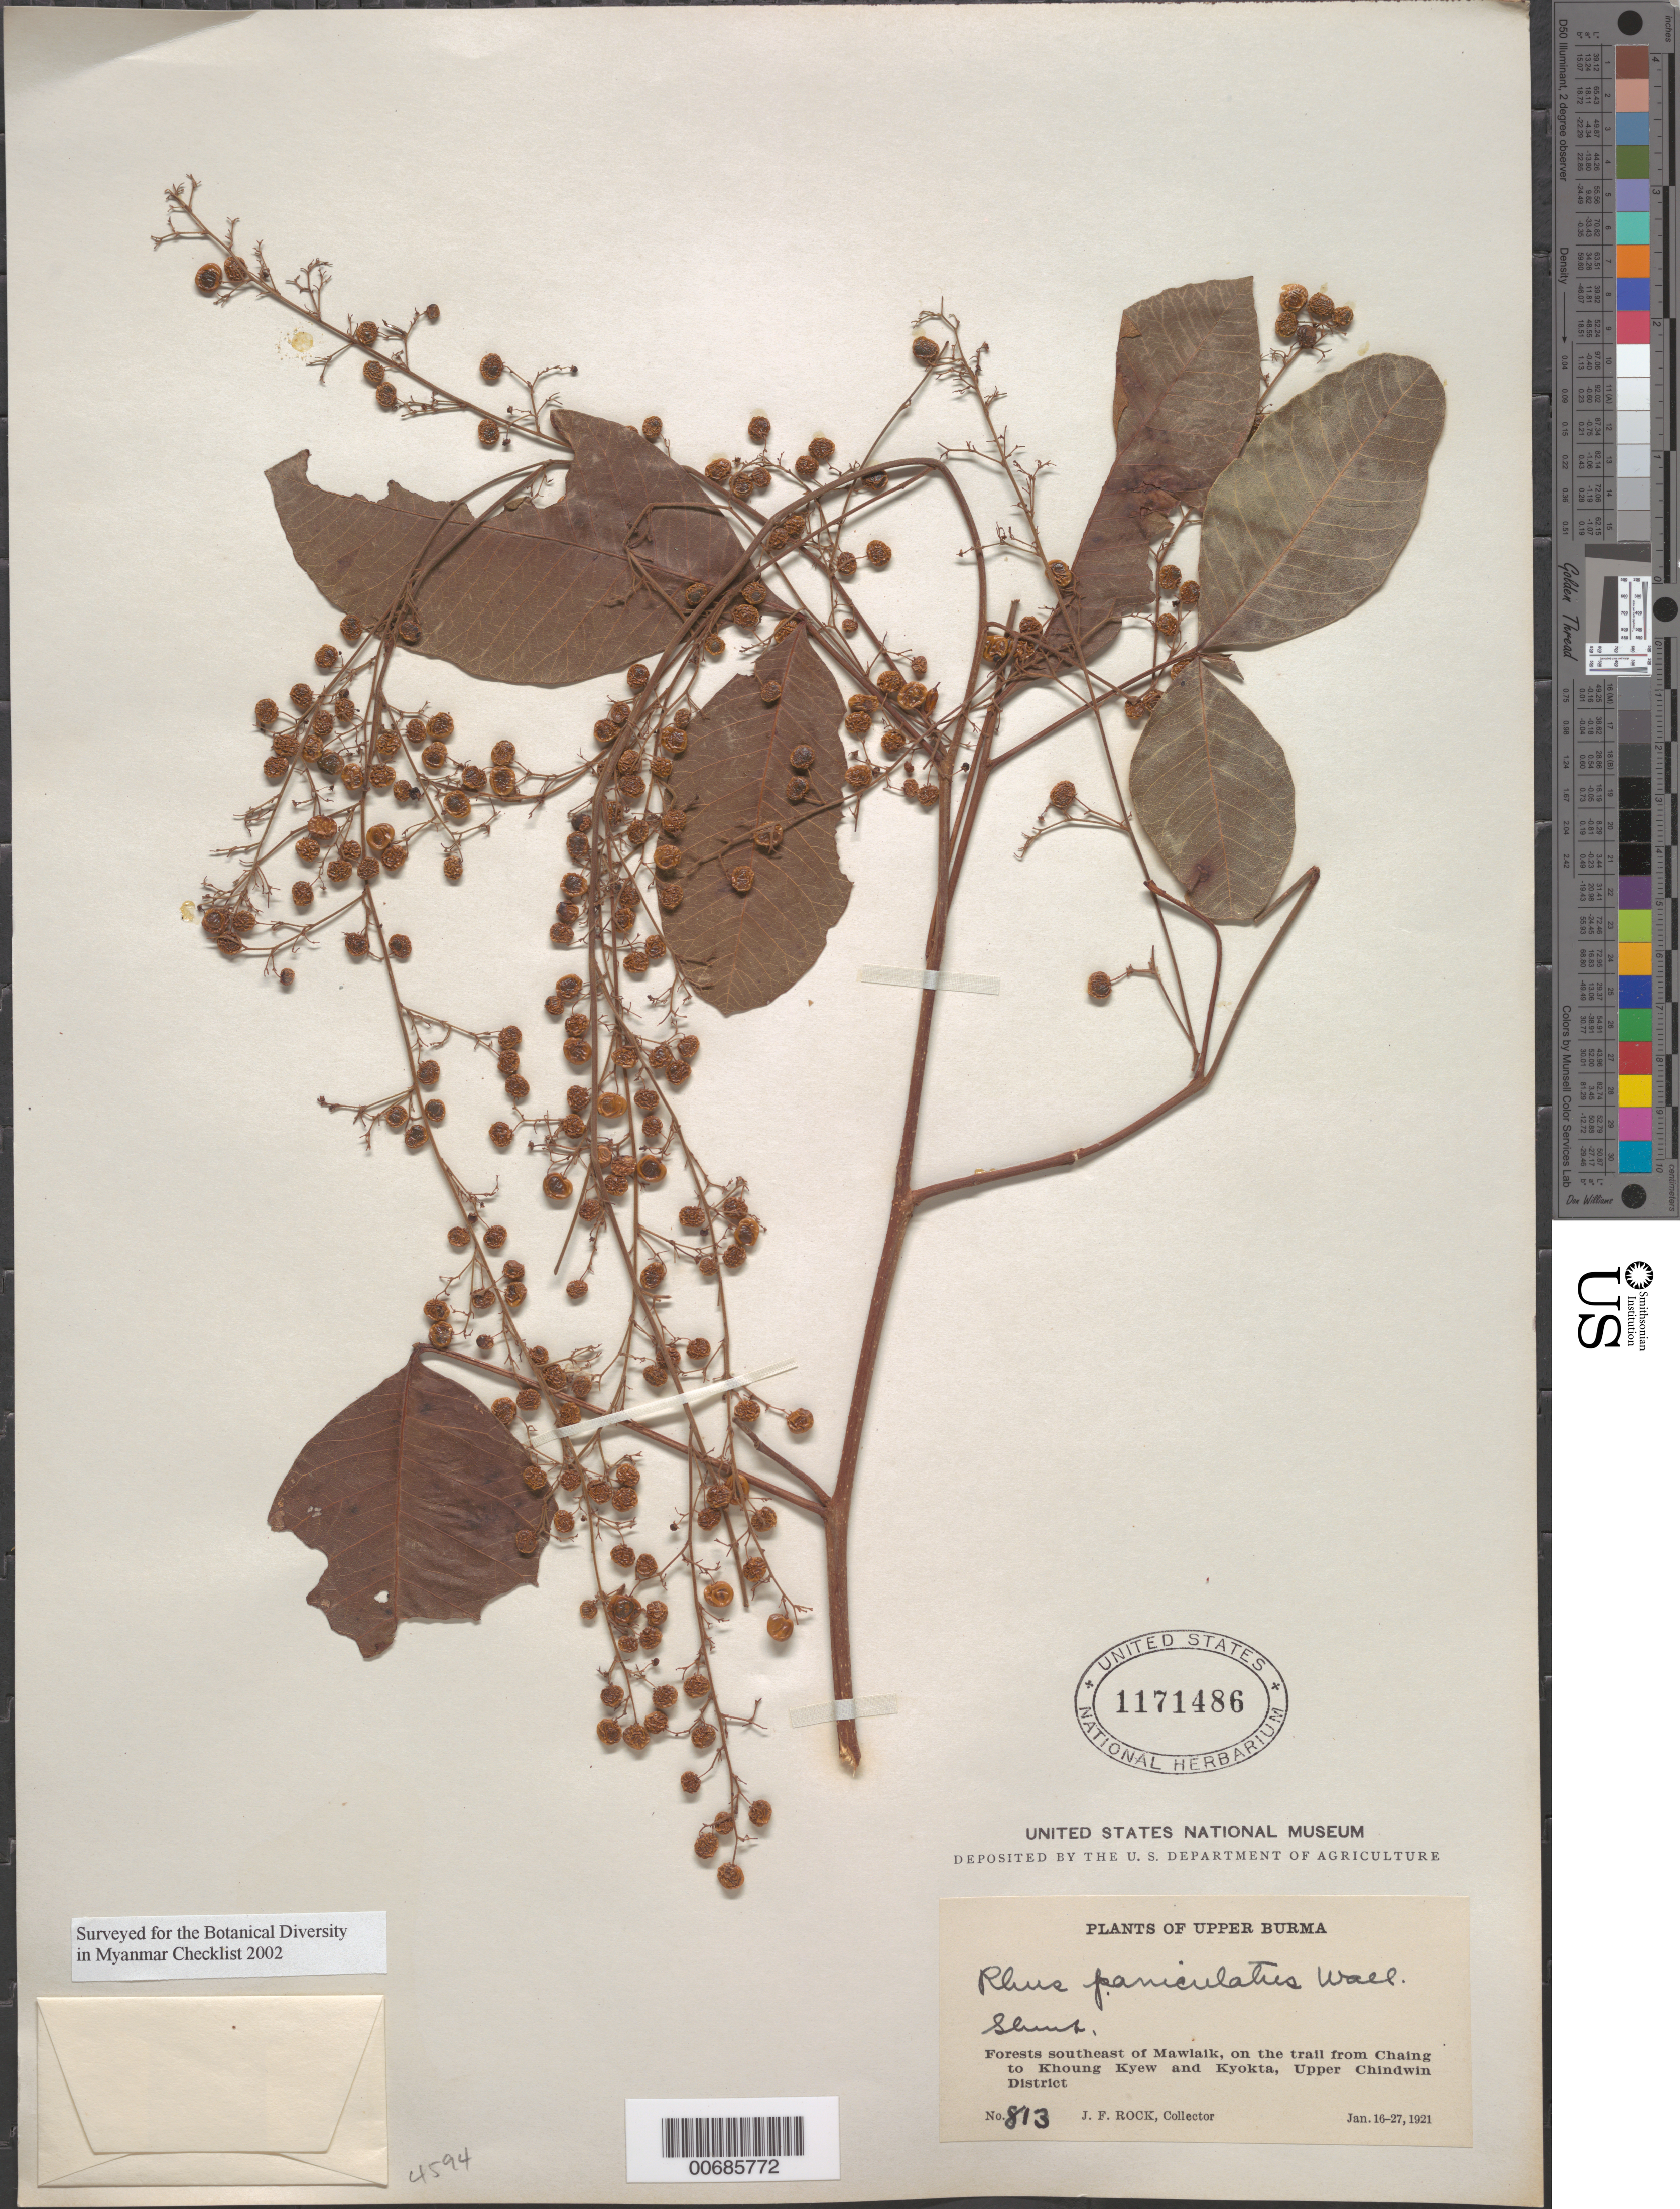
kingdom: Plantae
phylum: Tracheophyta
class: Magnoliopsida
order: Sapindales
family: Anacardiaceae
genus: Rhus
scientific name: Rhus paniculata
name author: Wall.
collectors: J. F. Rock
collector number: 813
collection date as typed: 16 Jan 1921 to 27 Jan 1921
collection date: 1921-01-16/1921-01-27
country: Myanmar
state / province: Sagaing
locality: Upper Chindwin Dist., Mawlaik, SE of, trail from Chaing to Khoung Kyew and Kyokta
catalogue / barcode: US 1171486